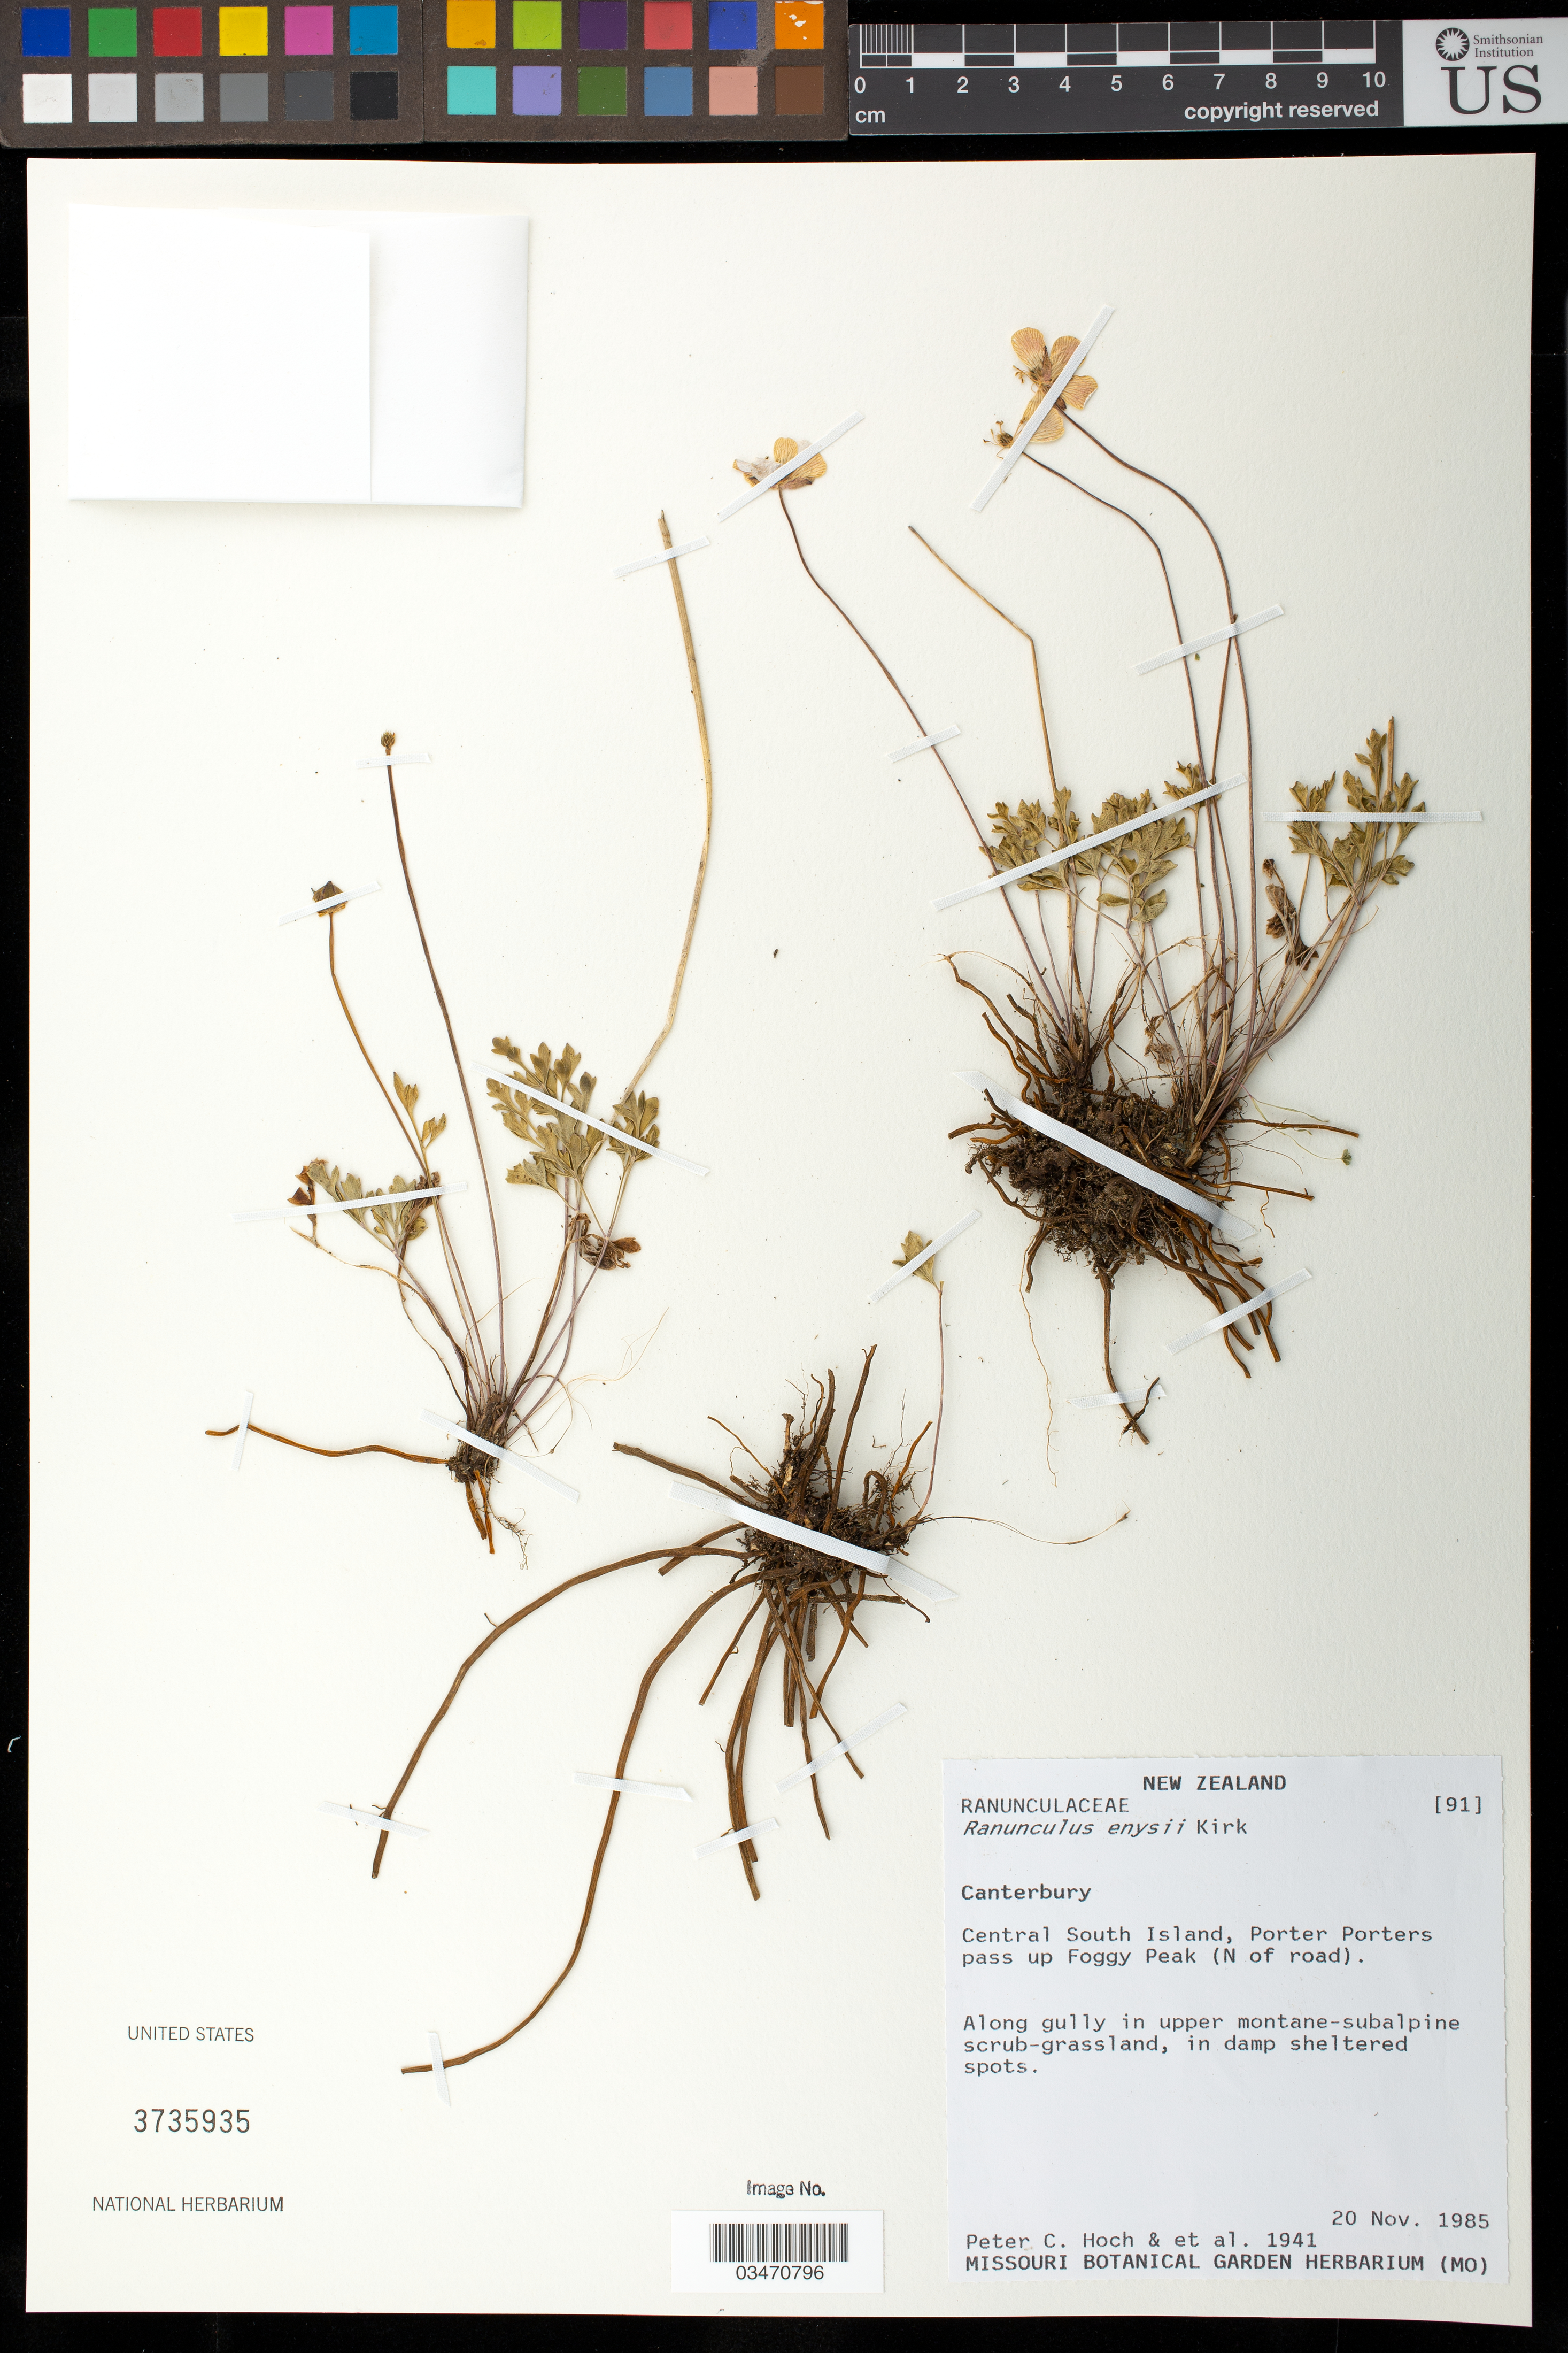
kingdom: Plantae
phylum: Tracheophyta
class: Magnoliopsida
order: Ranunculales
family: Ranunculaceae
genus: Ranunculus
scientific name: Ranunculus enysii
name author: Kirk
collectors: P. C. Hoch & et al.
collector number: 1941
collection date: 1985-11-20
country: New Zealand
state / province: Canterbury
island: South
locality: Central South Island, Porter Porters pass up Foggy Peak (N of road).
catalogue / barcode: US 3735935